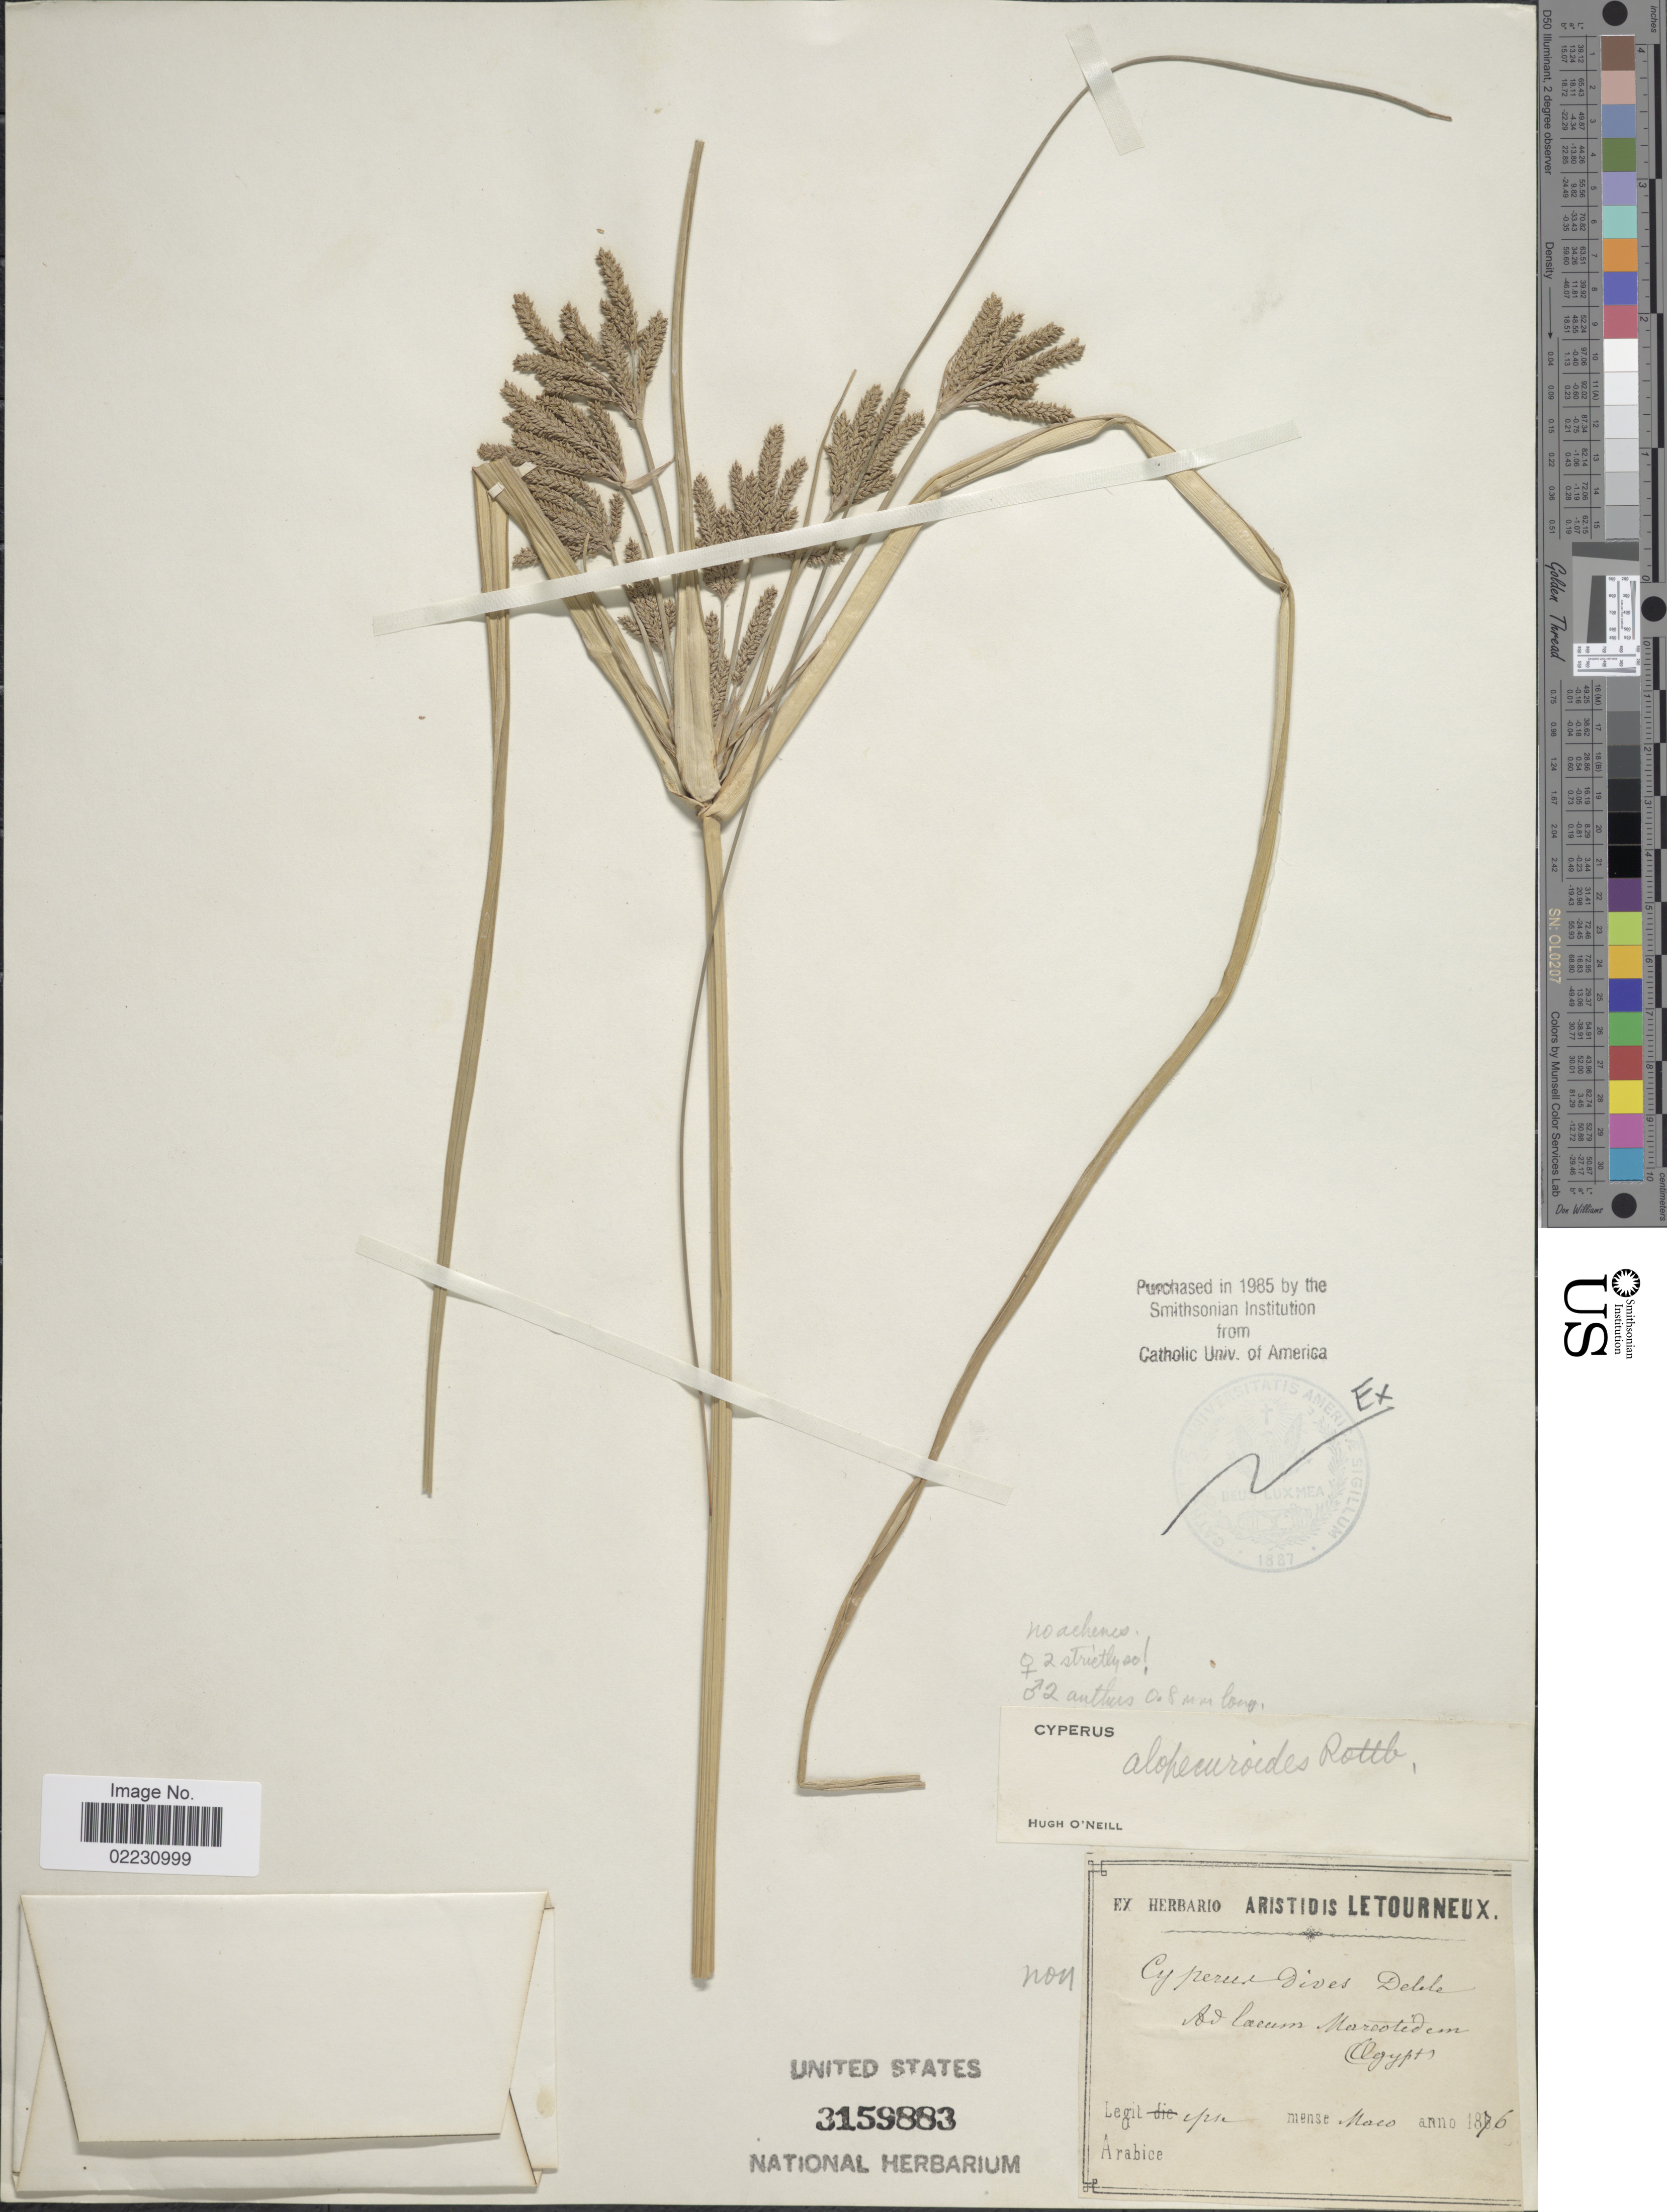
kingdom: Plantae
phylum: Tracheophyta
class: Liliopsida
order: Poales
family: Cyperaceae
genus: Cyperus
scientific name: Cyperus alopecuroides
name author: Rottb.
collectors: A. Letourneux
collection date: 1876-03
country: Egypt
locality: Ad lacum Marcotidem.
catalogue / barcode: US 3159883